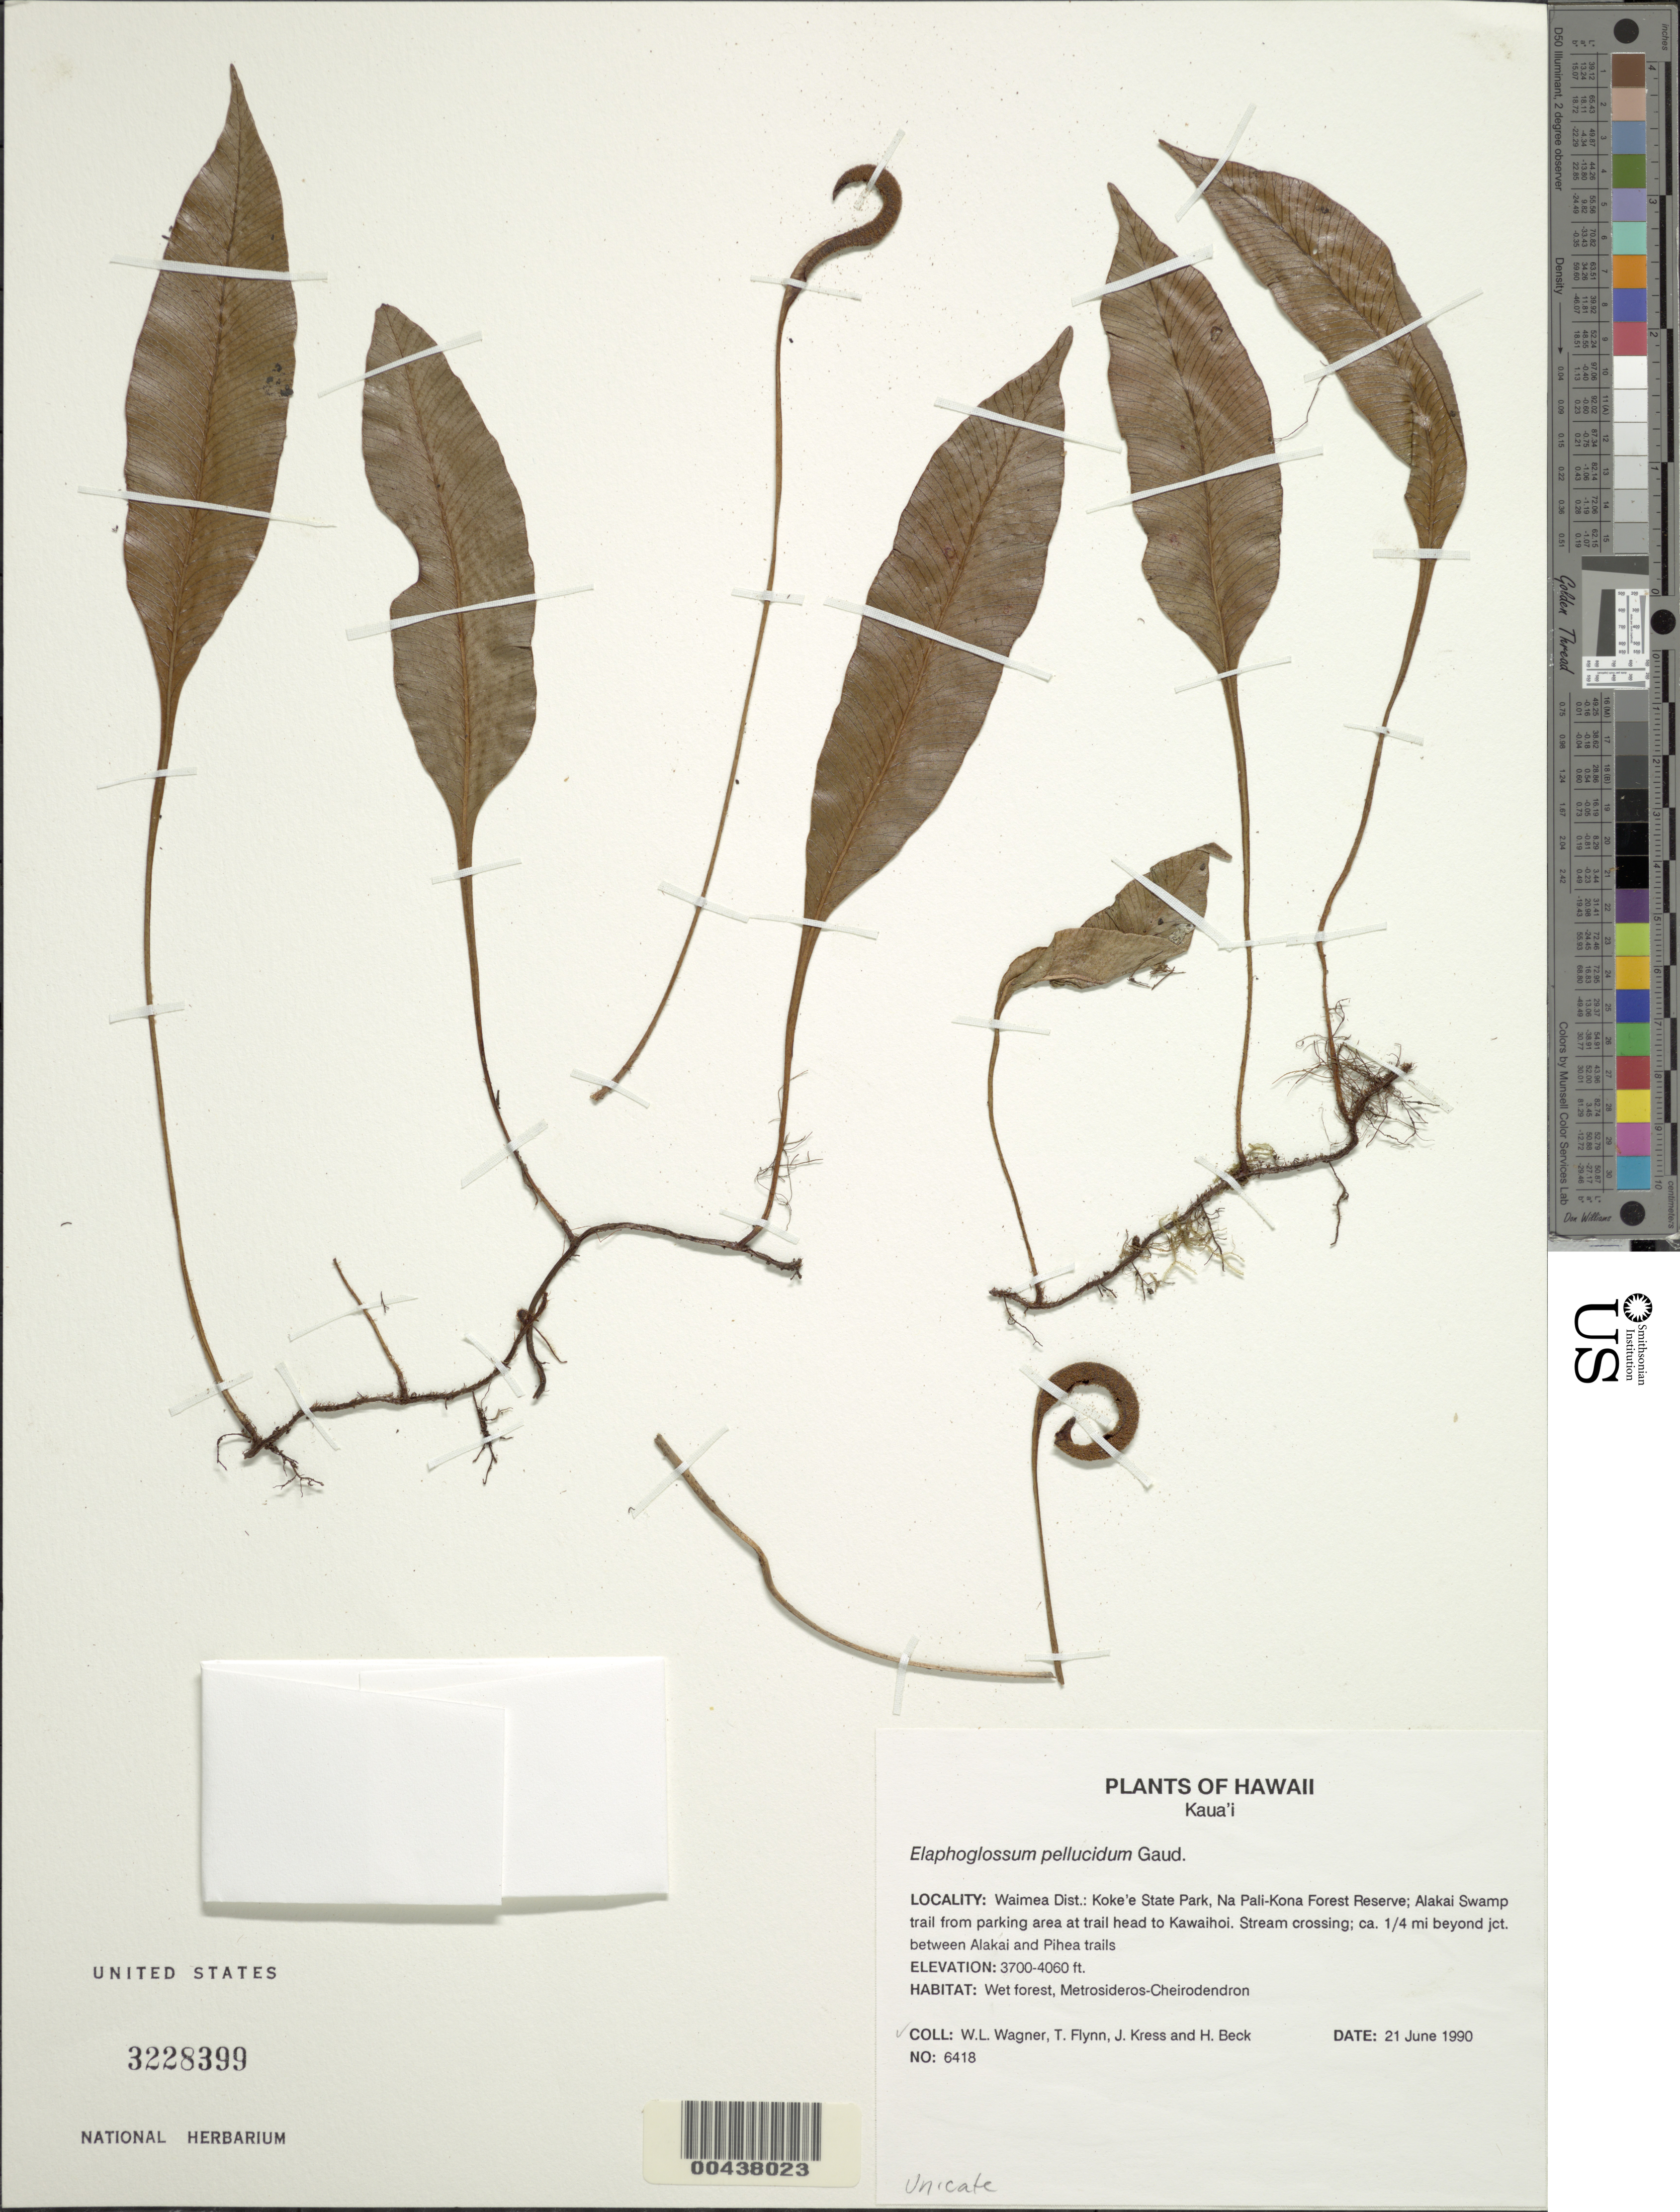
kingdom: Plantae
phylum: Tracheophyta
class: Polypodiopsida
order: Polypodiales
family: Dryopteridaceae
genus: Elaphoglossum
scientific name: Elaphoglossum pellucidum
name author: Gaudich.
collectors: W. L. Wagner, T. W. Flynn, W. J. Kress & H. Beck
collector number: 6418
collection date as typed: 21 Jun 1990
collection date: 1990-06-21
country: United States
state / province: Hawaii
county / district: Kauai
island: Kaua'i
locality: Waimea Dist. Koke'e State Pk., Na Pali-Kona For. Res.; Alakai Swamp trail from parking area at trail head to Kawaihoi stream crossing, ca. 1/4 mi beyond jct. between Alakai and Pihea trails.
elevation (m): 1128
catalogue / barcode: US 3228399